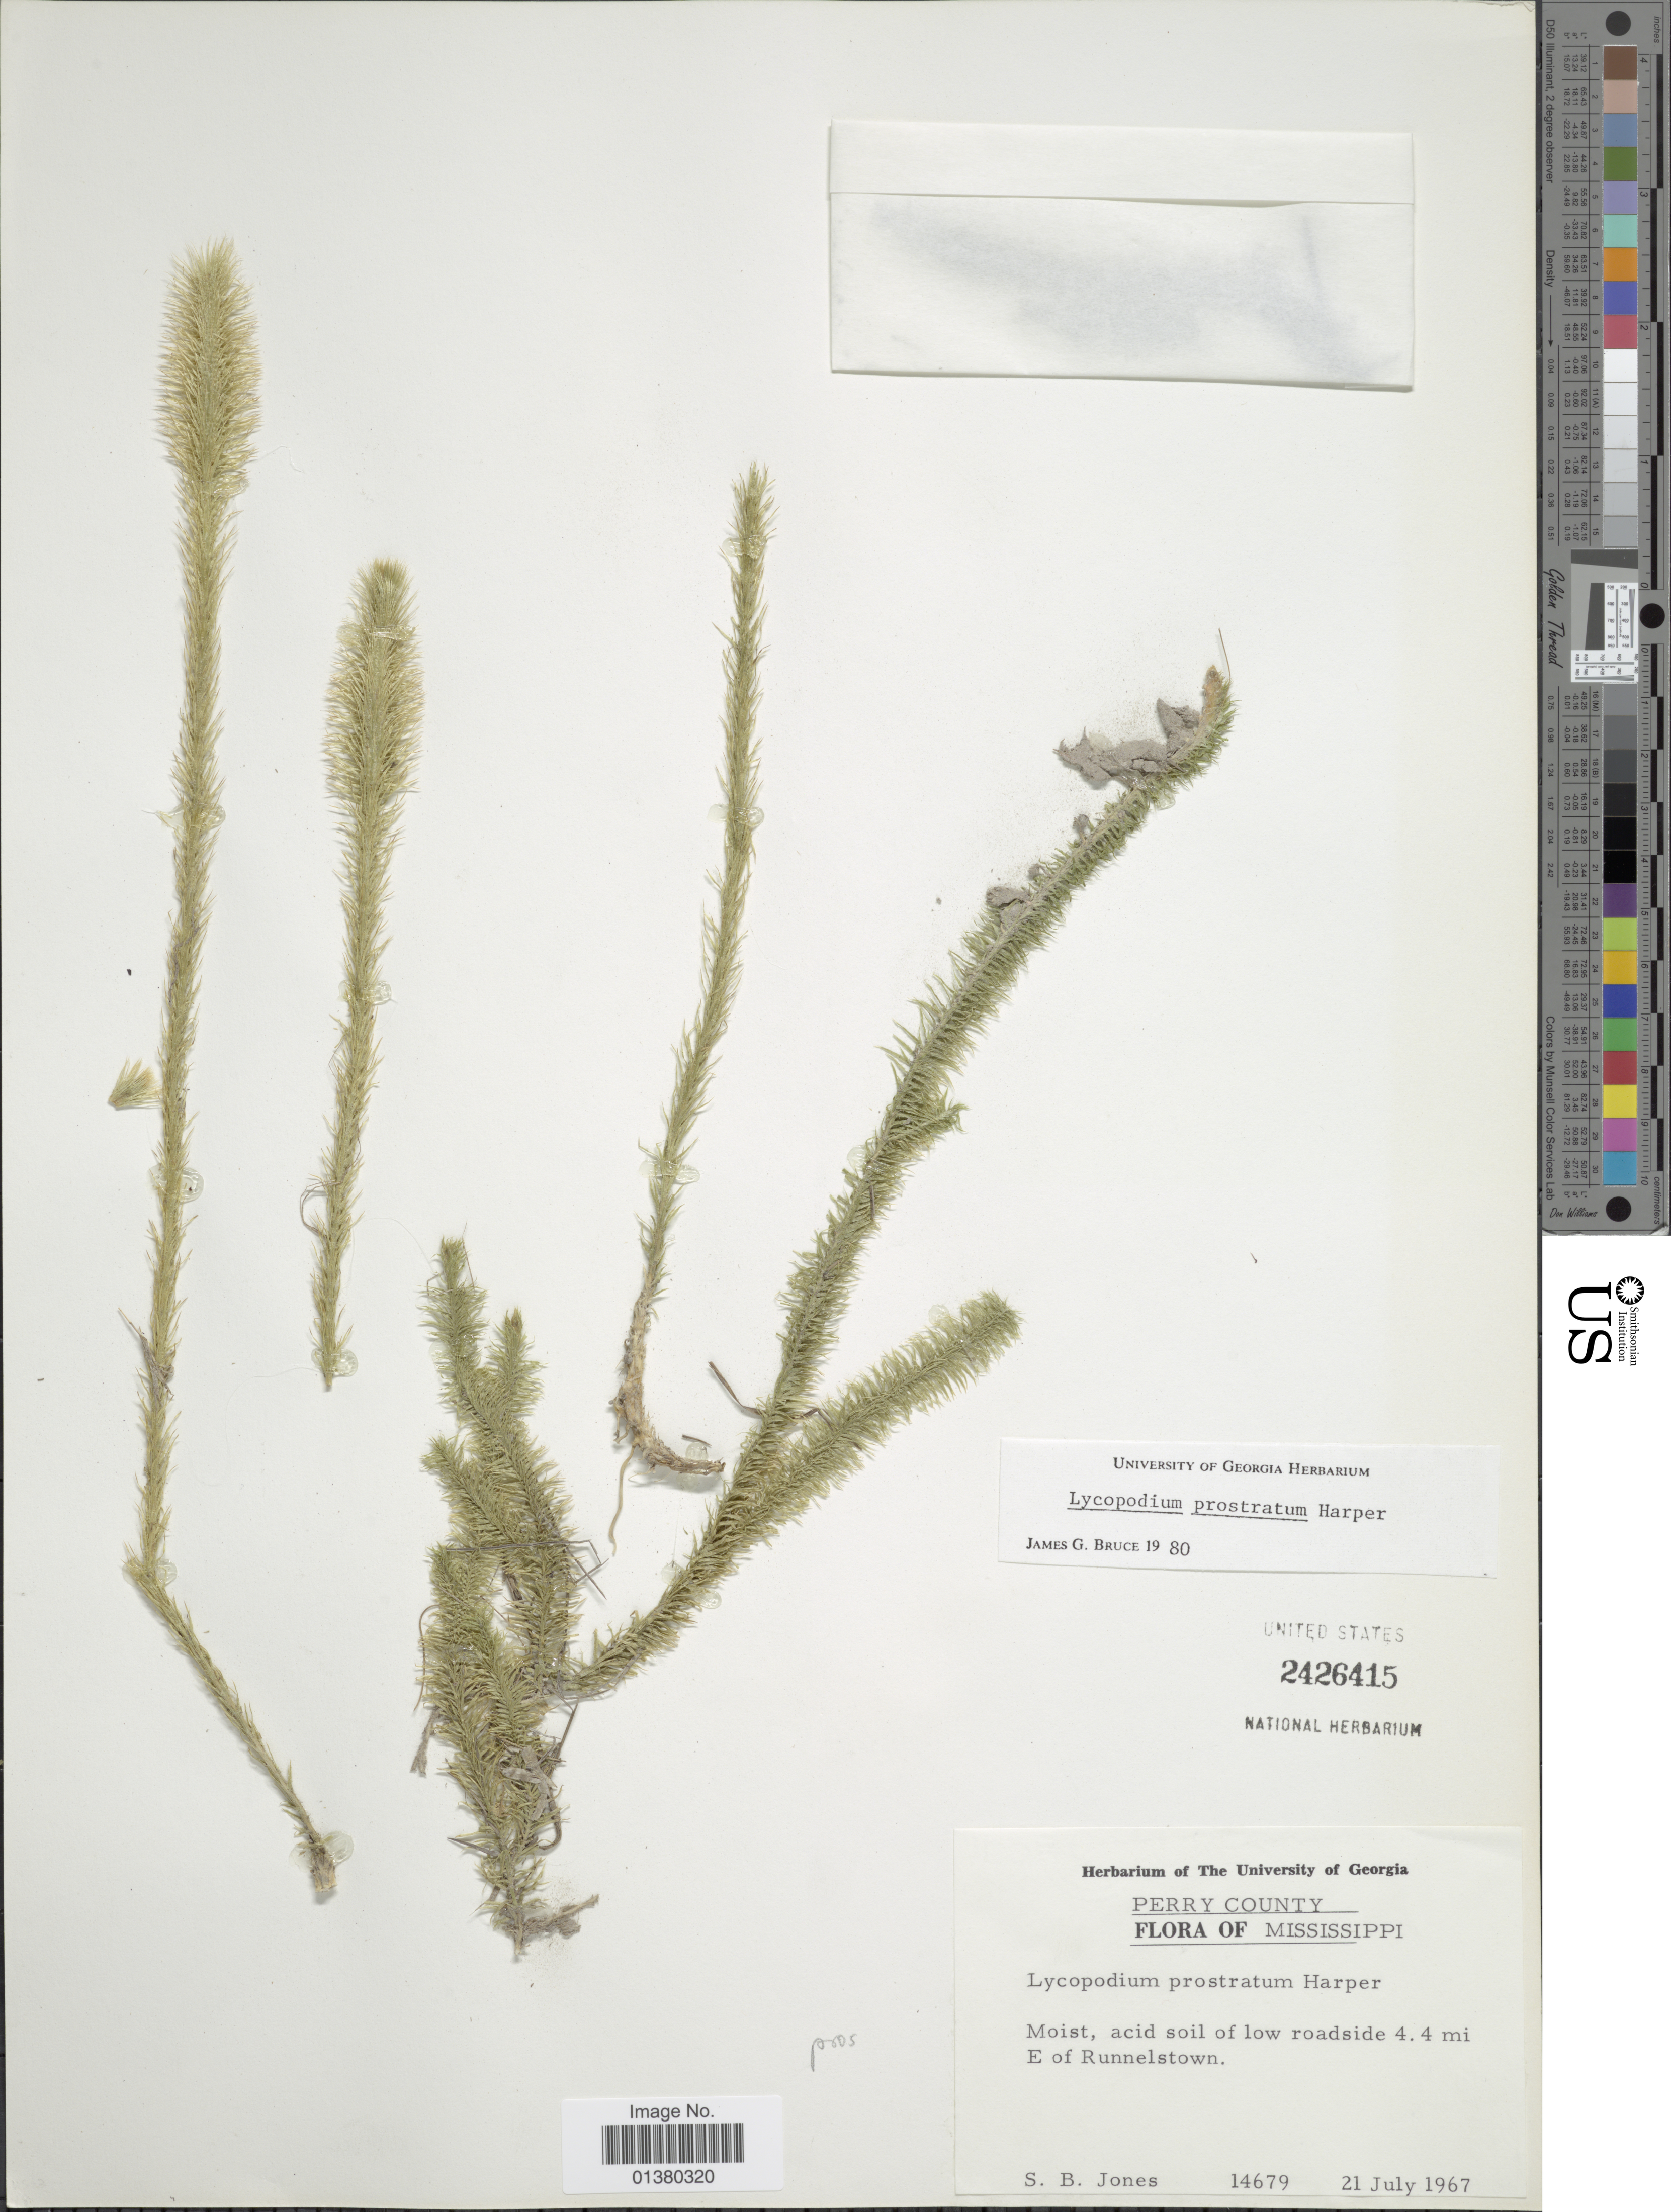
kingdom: Plantae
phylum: Tracheophyta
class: Lycopodiopsida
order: Lycopodiales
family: Lycopodiaceae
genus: Lycopodiella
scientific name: Lycopodiella prostrata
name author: (R.M. Harper) Cranfill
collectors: S. B. Jones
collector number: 14679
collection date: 1967-07-21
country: United States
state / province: Mississippi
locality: Perry County, Mois, acid soil of low roadside 4.4 mi E of Runnelstown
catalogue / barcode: US 2426415